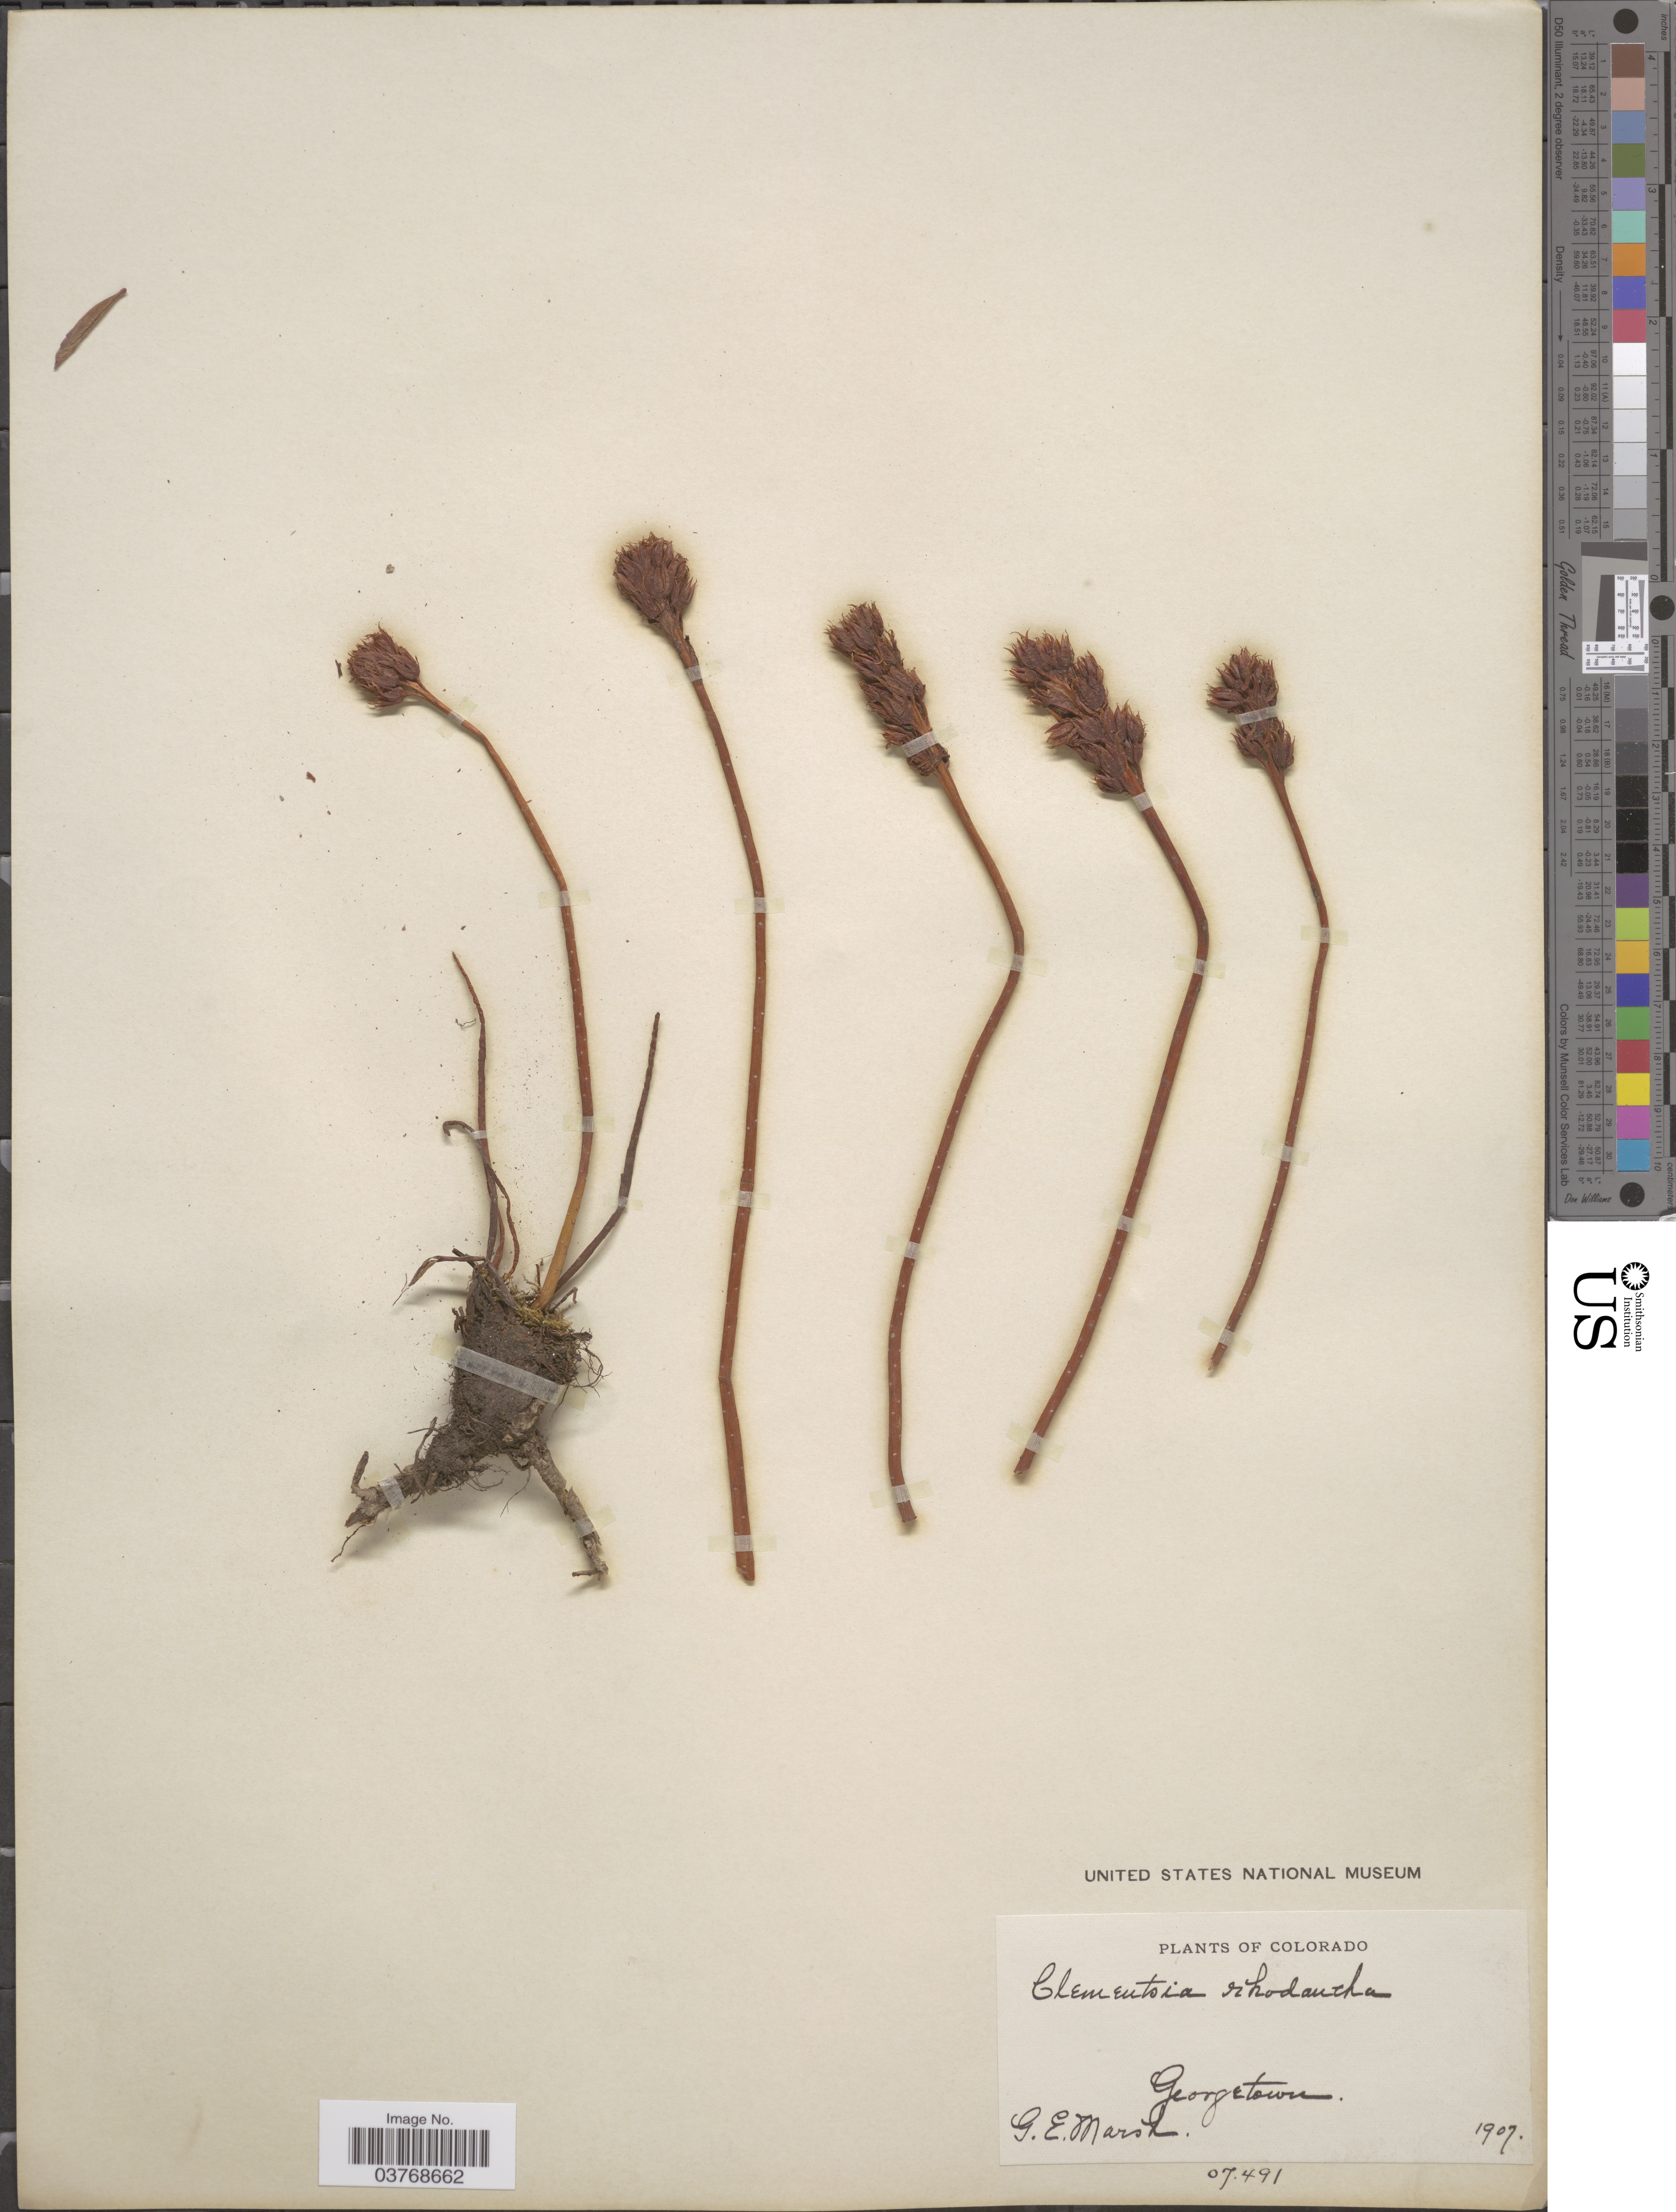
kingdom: Plantae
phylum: Tracheophyta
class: Magnoliopsida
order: Saxifragales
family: Crassulaceae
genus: Rhodiola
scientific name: Rhodiola rhodantha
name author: (A. Gray) H. Jacobsen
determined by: Strong, Mark T., (BOT), Smithsonian Institution - National Museum of Natural History (UNITED STATES)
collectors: G. E. Marsh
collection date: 1907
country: United States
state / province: Colorado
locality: Georgetown.